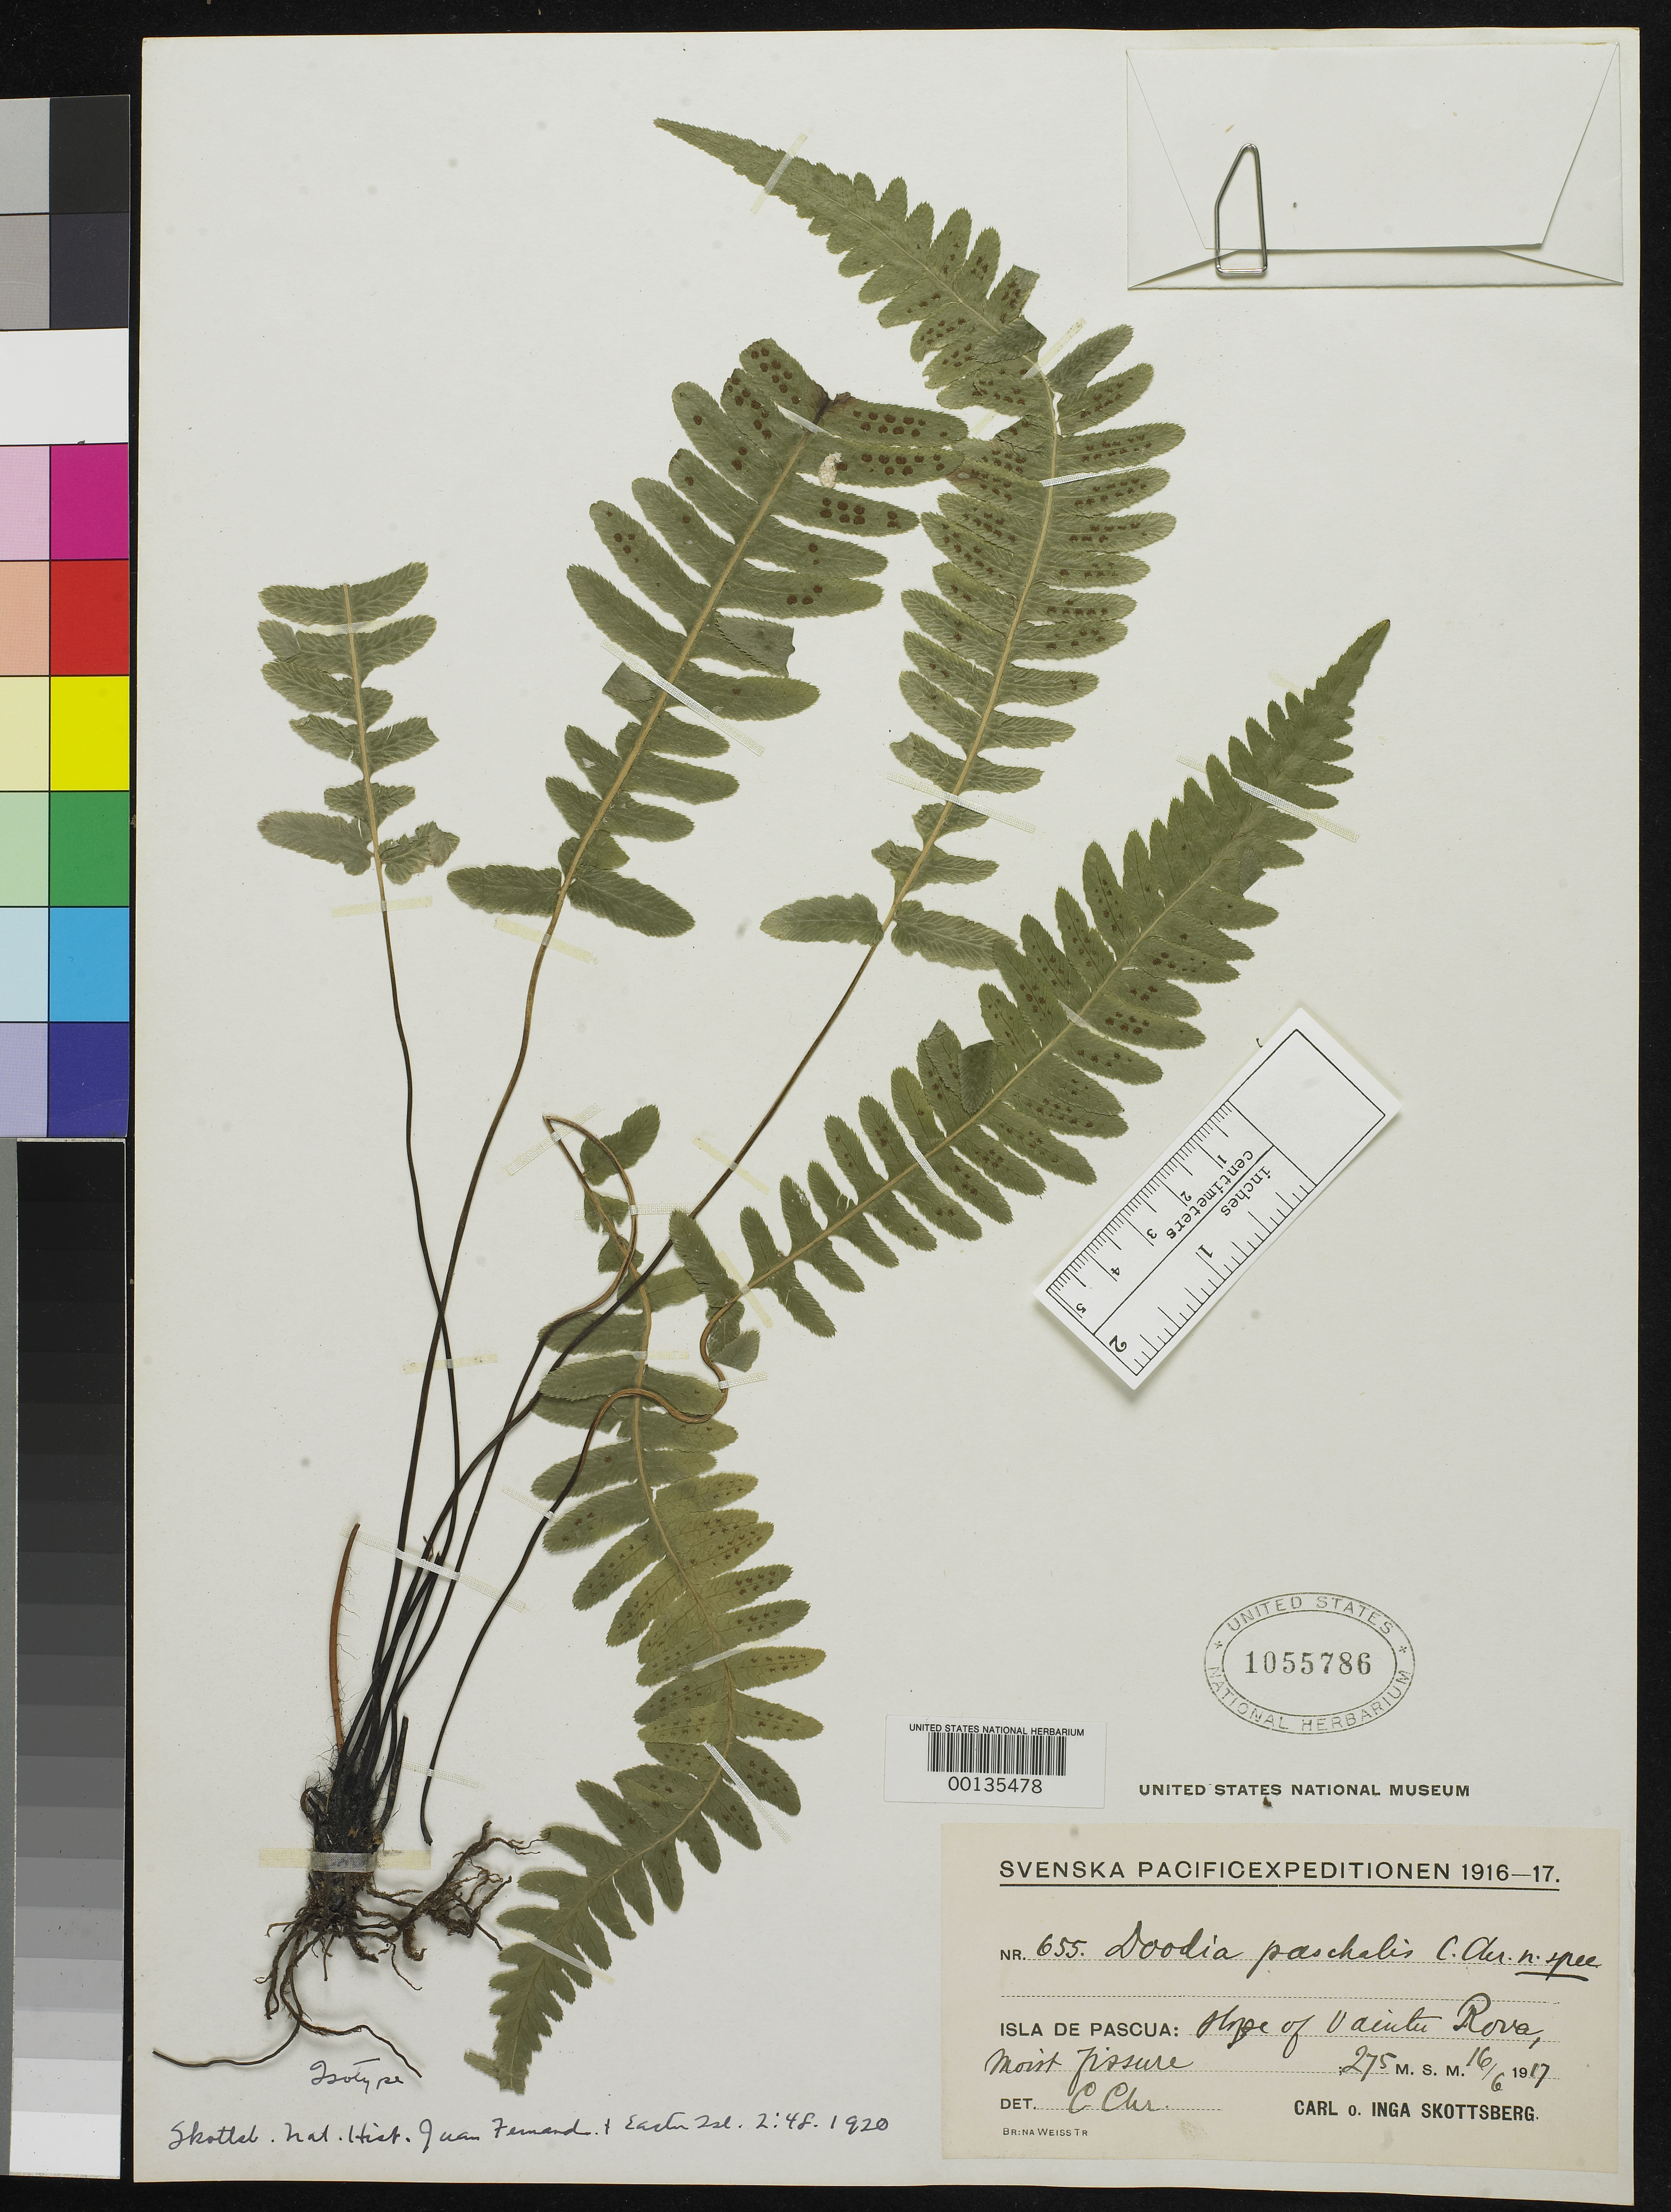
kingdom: Plantae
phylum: Tracheophyta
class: Polypodiopsida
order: Polypodiales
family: Blechnaceae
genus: Doodia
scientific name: Doodia paschalis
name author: C. Chr. ex Skottsb.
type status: Type Collection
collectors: C. Skottsberg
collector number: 655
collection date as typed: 16 Jun 1917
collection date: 1917-06-16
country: Chile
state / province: Valparaíso (V)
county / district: Isla de Pascua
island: Easter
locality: Slope of Vainte Rova.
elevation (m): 275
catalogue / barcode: US 1055786